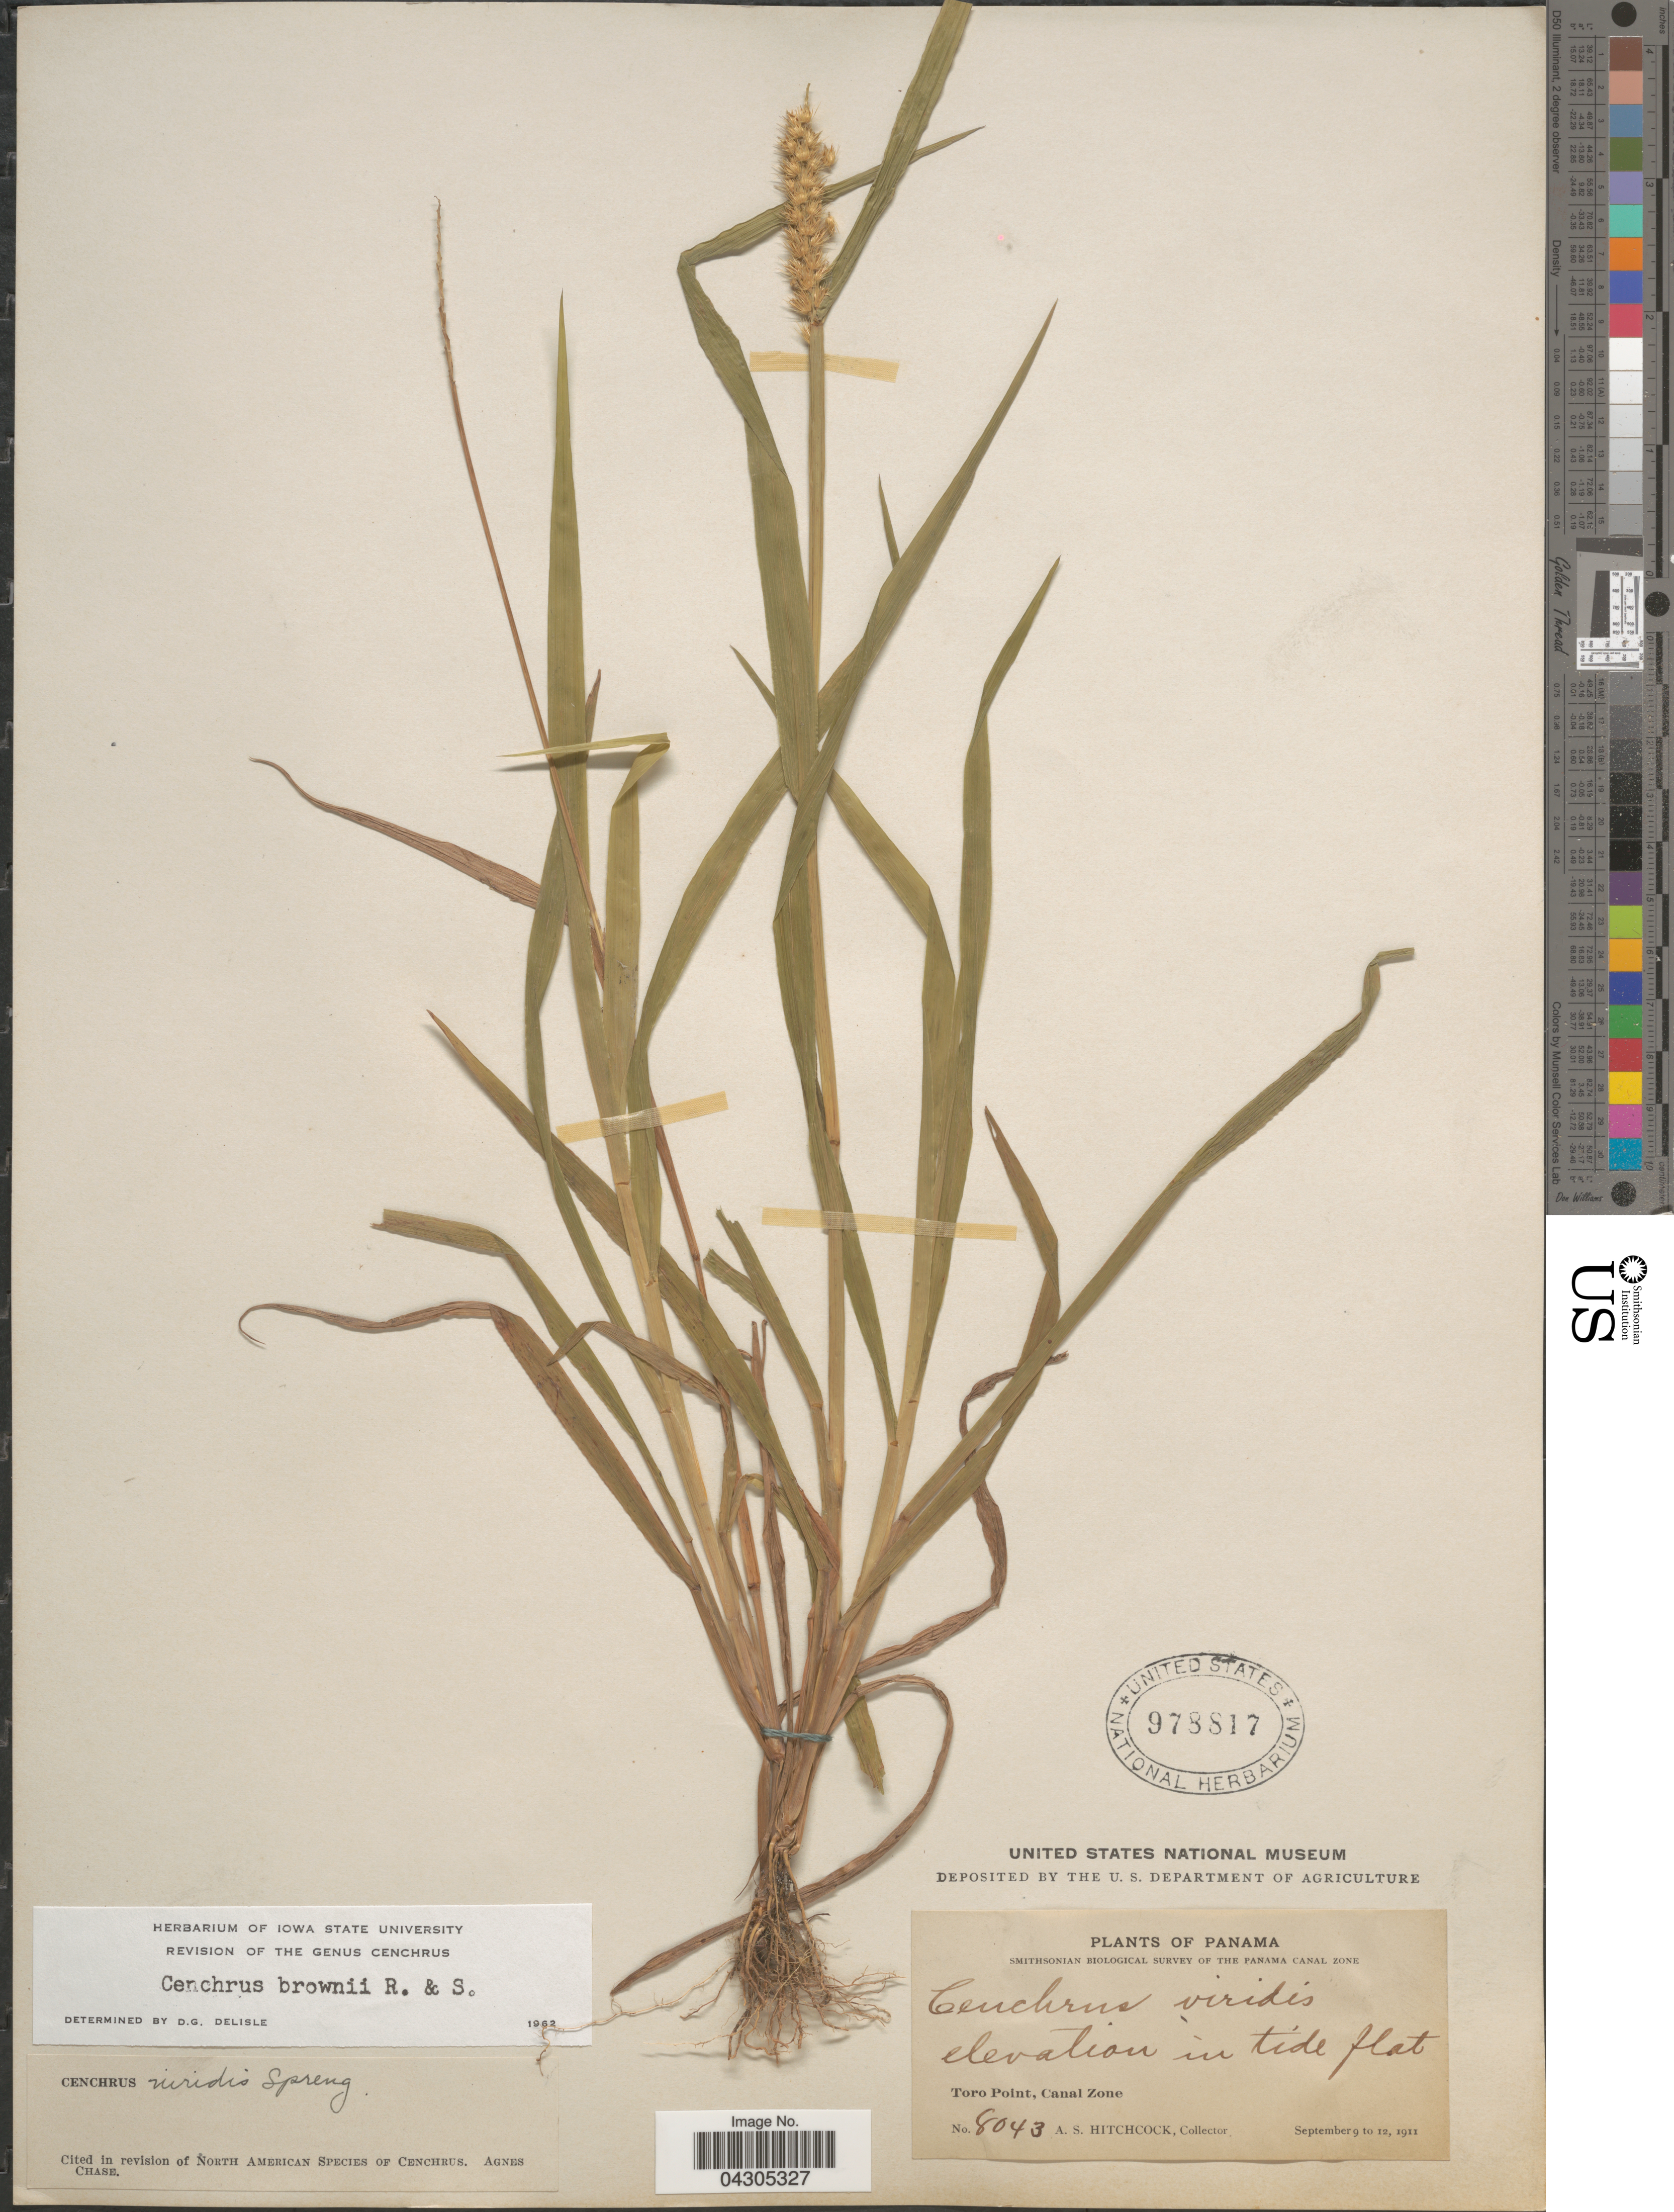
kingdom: Plantae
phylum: Tracheophyta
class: Liliopsida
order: Poales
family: Poaceae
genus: Cenchrus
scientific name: Cenchrus brownii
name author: Roem. & Schult.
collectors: A. S. Hitchcock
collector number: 8043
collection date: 1911-09-09/1911-09-12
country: Panama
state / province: Colón / Panamá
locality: Smithsonian Biological Survey of the Panama Canal Zone. Toro Point, Canal Zone.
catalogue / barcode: US 978817